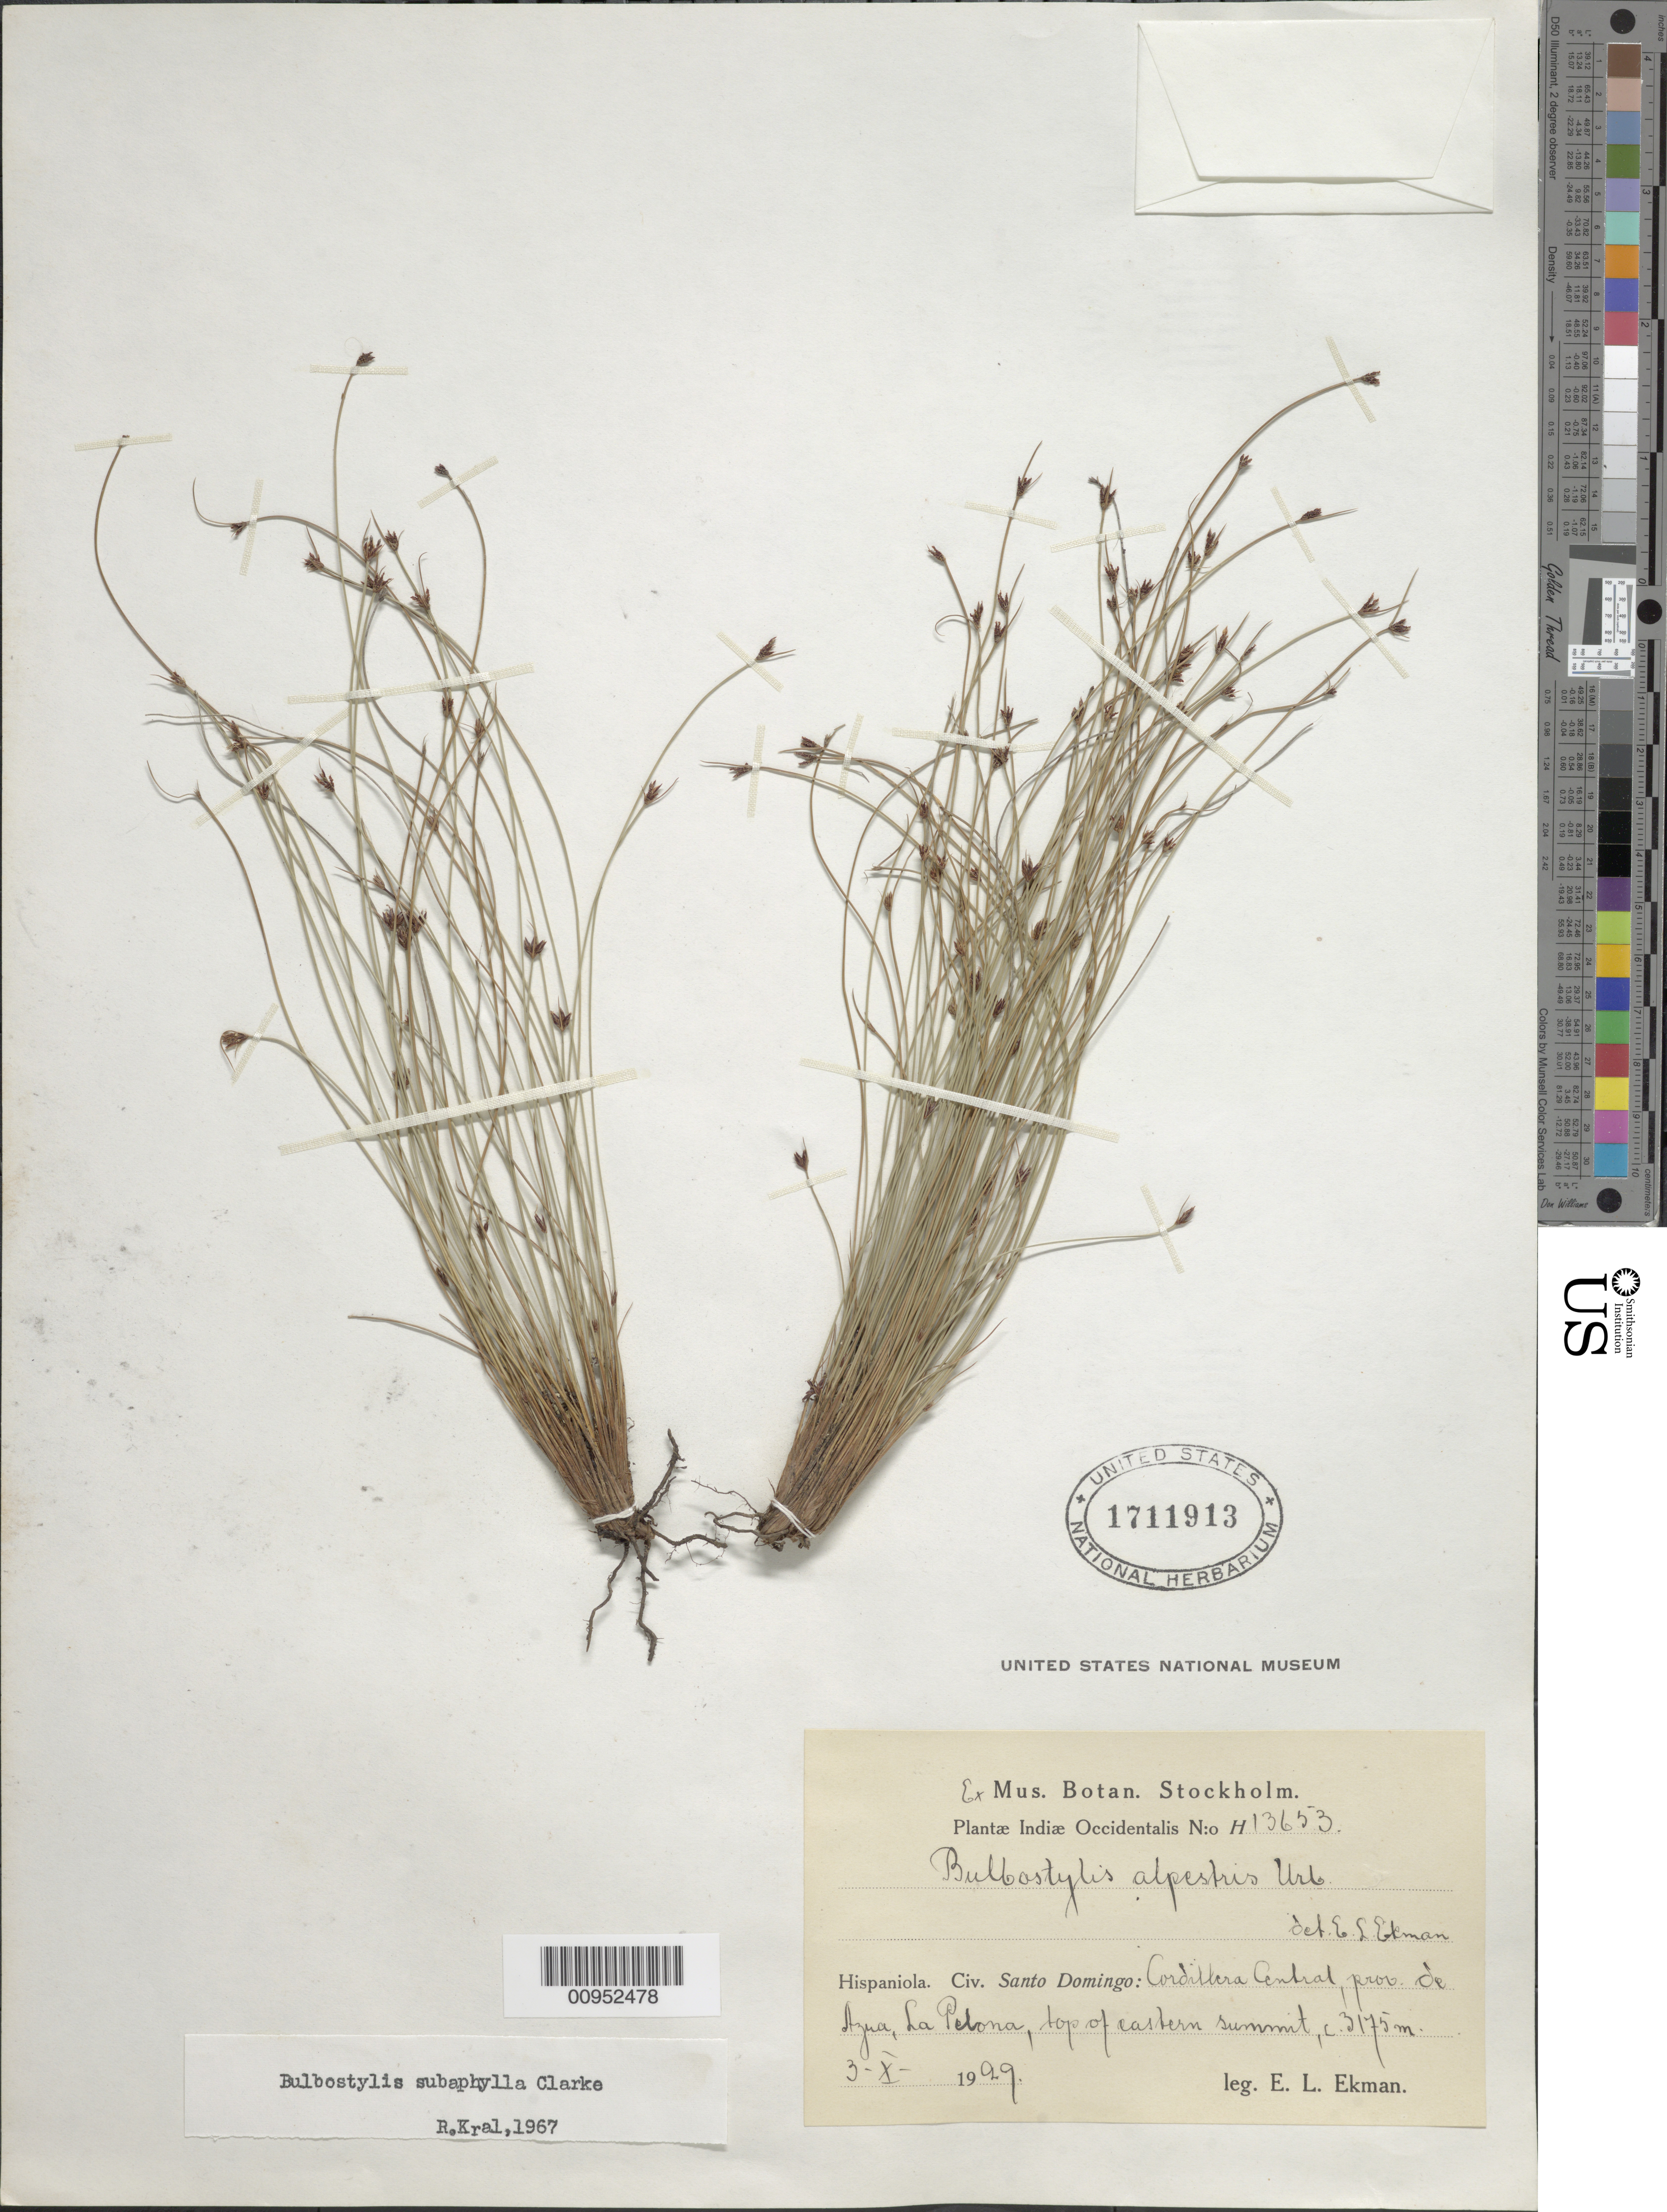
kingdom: Plantae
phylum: Tracheophyta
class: Liliopsida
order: Poales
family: Cyperaceae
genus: Bulbostylis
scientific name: Bulbostylis subaphylla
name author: C.B. Clarke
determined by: Kral, Robert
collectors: E. L. Ekman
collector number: H 13653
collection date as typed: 03 Oct 1929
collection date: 1929-10-03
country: Dominican Republic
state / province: Azua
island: Hispaniola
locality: Cordillera Central, La Peloma, top of eastern summit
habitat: Top of summit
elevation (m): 3175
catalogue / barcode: US 1711913